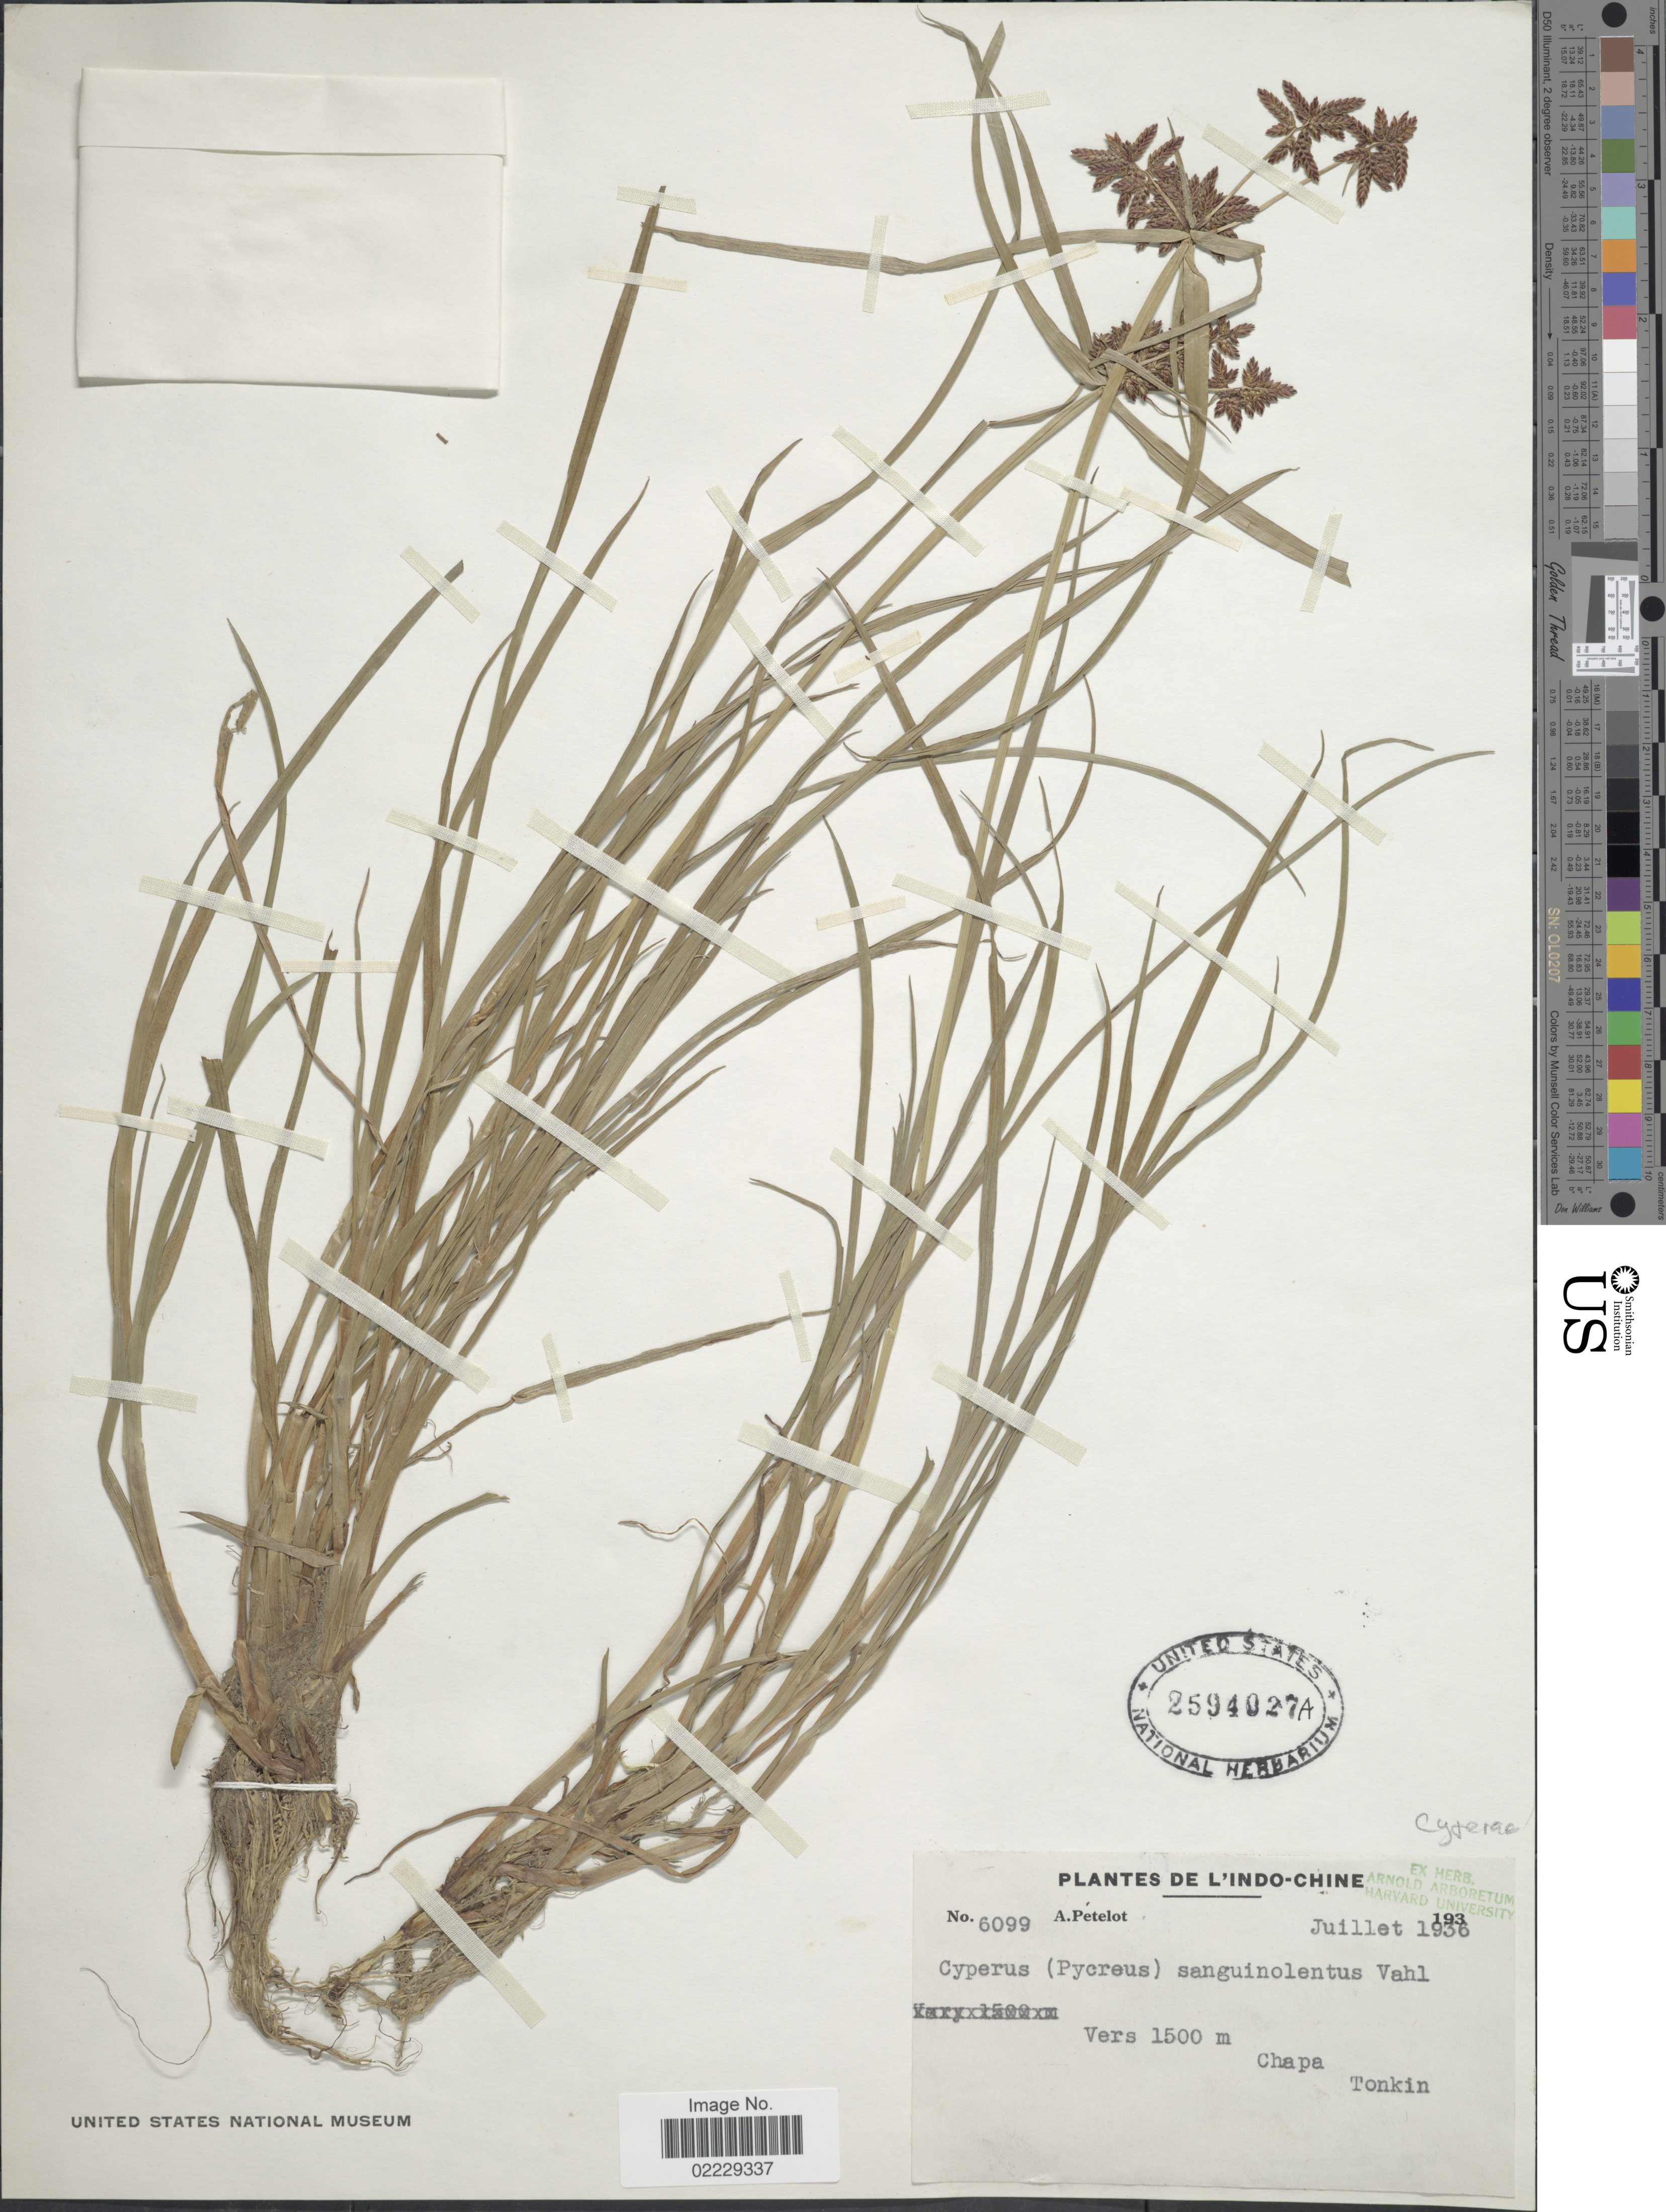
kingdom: Plantae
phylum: Tracheophyta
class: Liliopsida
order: Poales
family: Cyperaceae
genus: Cyperus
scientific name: Cyperus sanguinolentus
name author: Vahl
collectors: A. Petelot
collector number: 6099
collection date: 1936-07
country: Vietnam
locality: L'Indo-Chine, Chapa, Tonkin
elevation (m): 1500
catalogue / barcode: US 2594027A